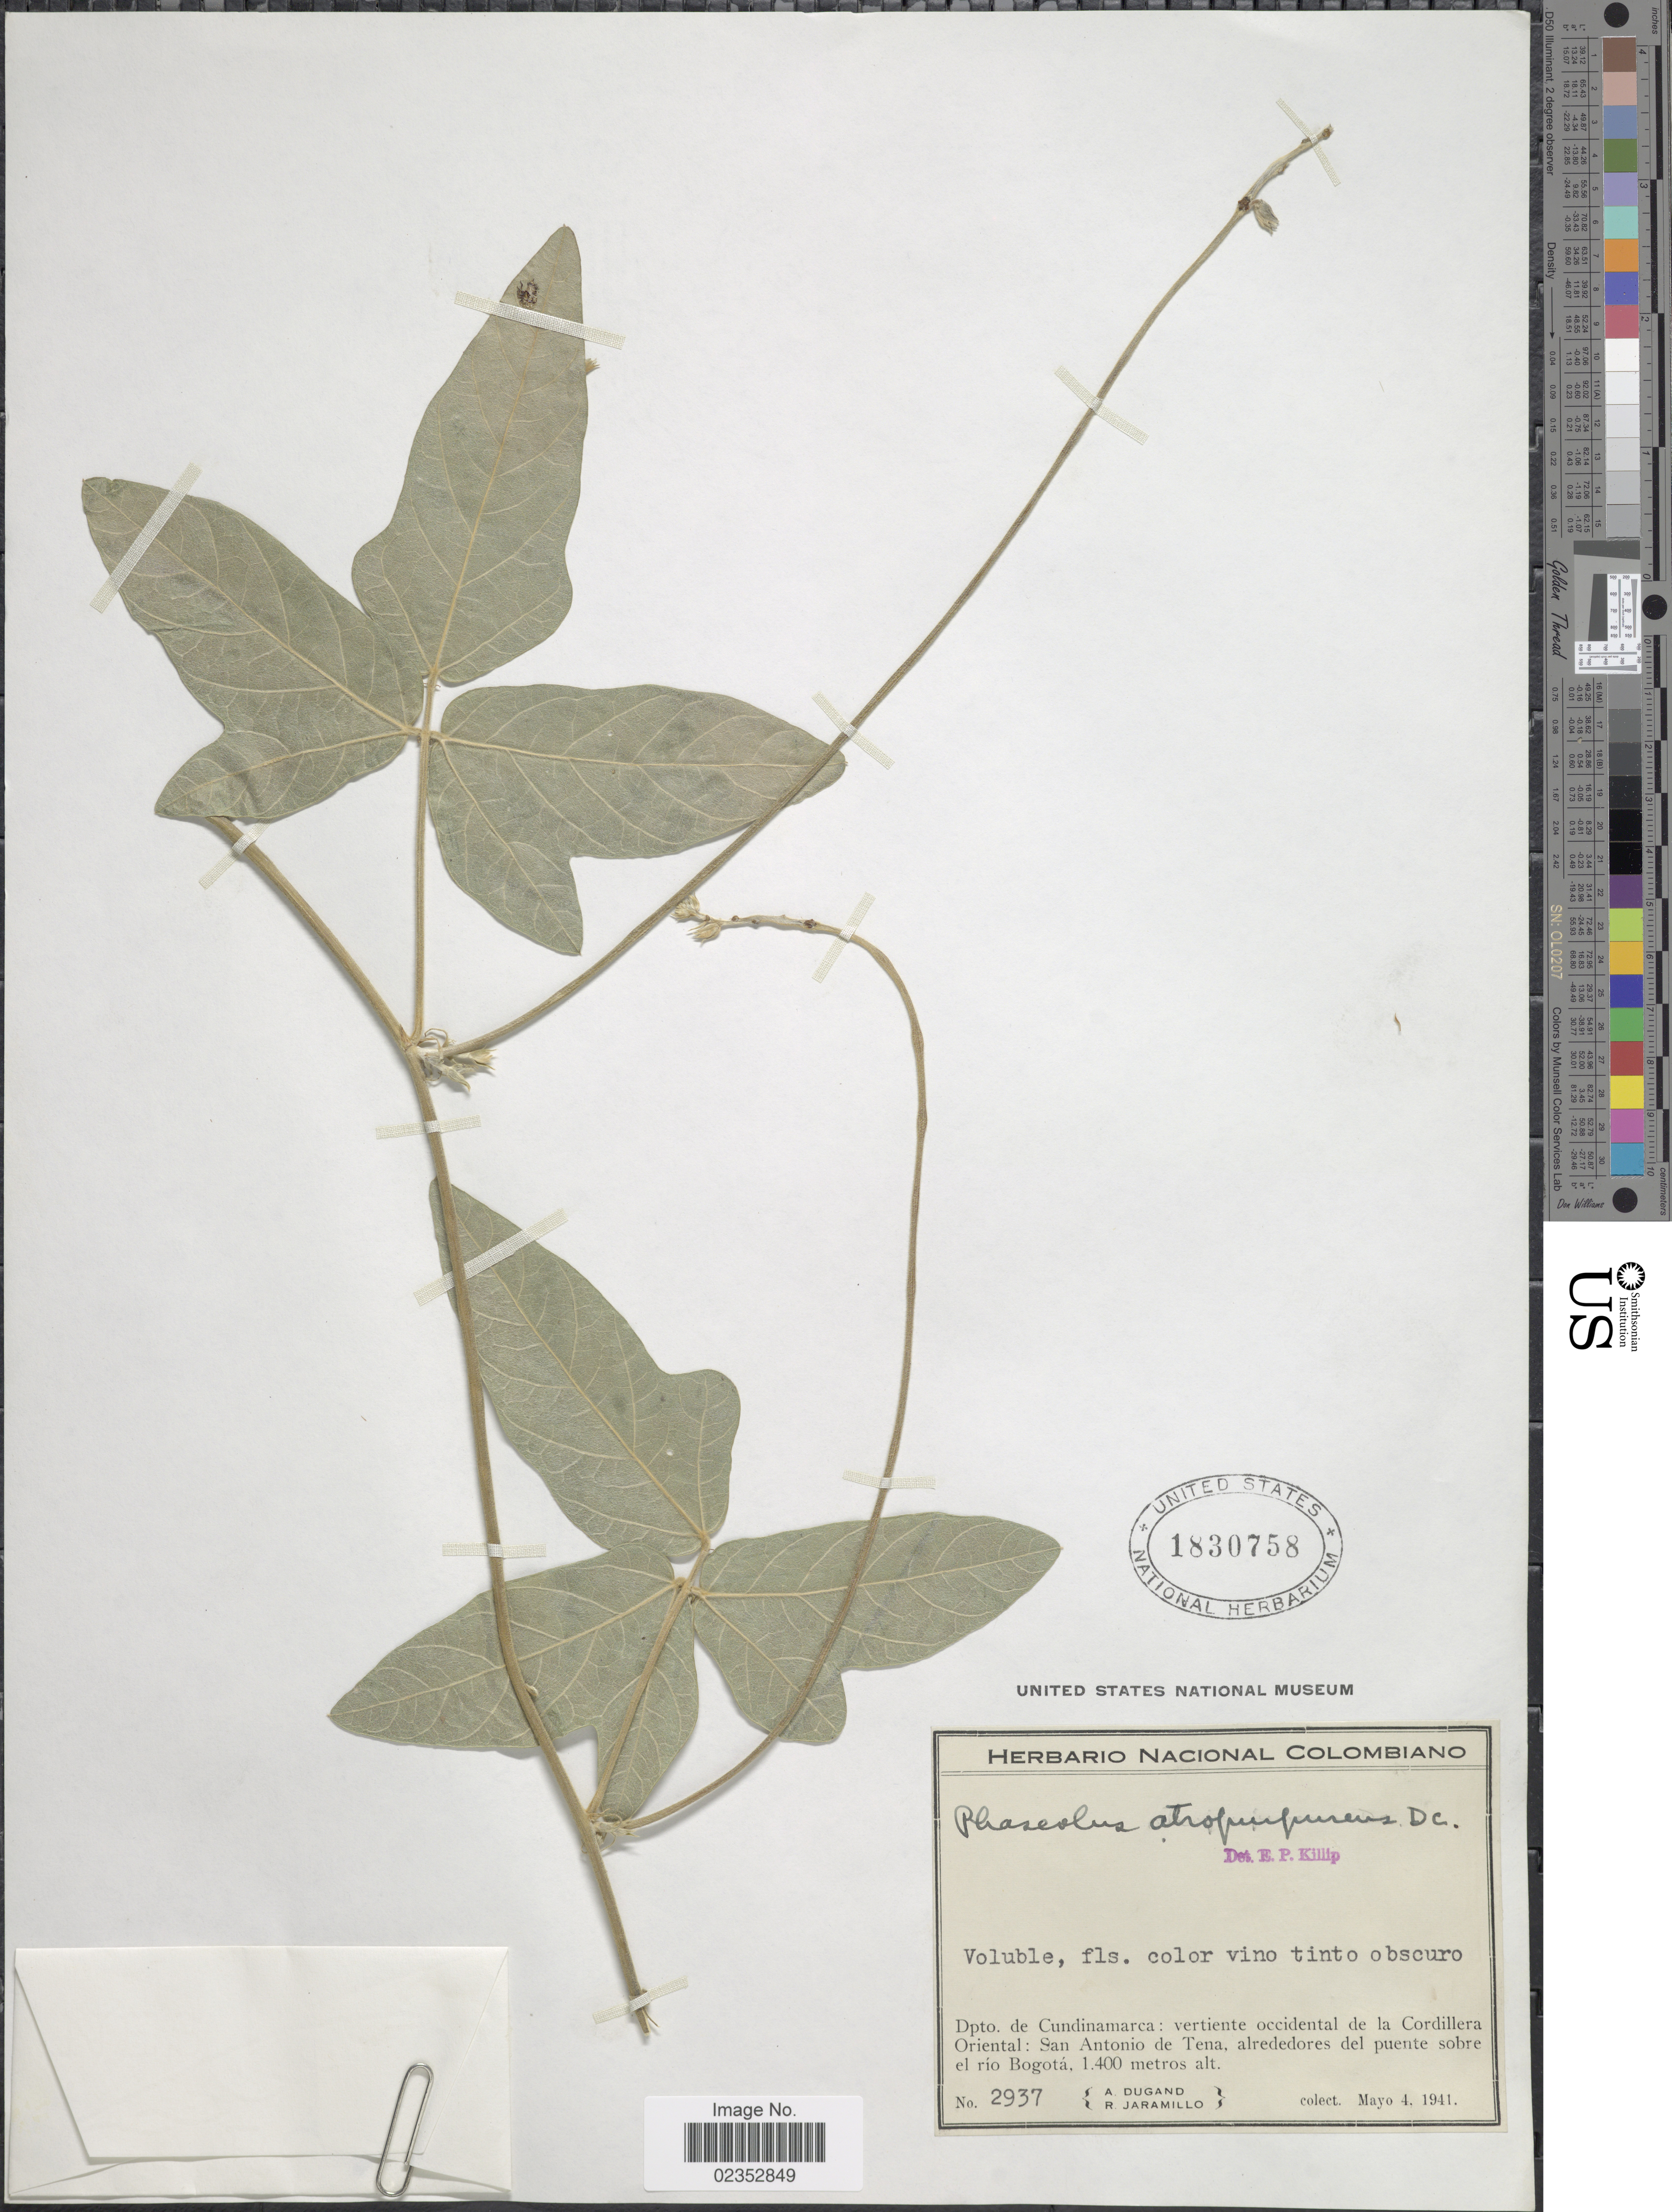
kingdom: Plantae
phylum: Tracheophyta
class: Magnoliopsida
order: Fabales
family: Fabaceae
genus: Macroptilium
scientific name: Macroptilium gracile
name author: (Poepp. ex Benth.) Urb.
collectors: A. Dugand & R. Jaramillo M.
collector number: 2937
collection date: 1941-05-04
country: Colombia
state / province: Cundinamarca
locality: Dpto de Cundinamarca: vertiente occidental de la Cordillera Oriental: San Antonio de Tena, alrededores del puente sobre el río Bogotá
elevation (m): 1400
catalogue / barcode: US 1830758